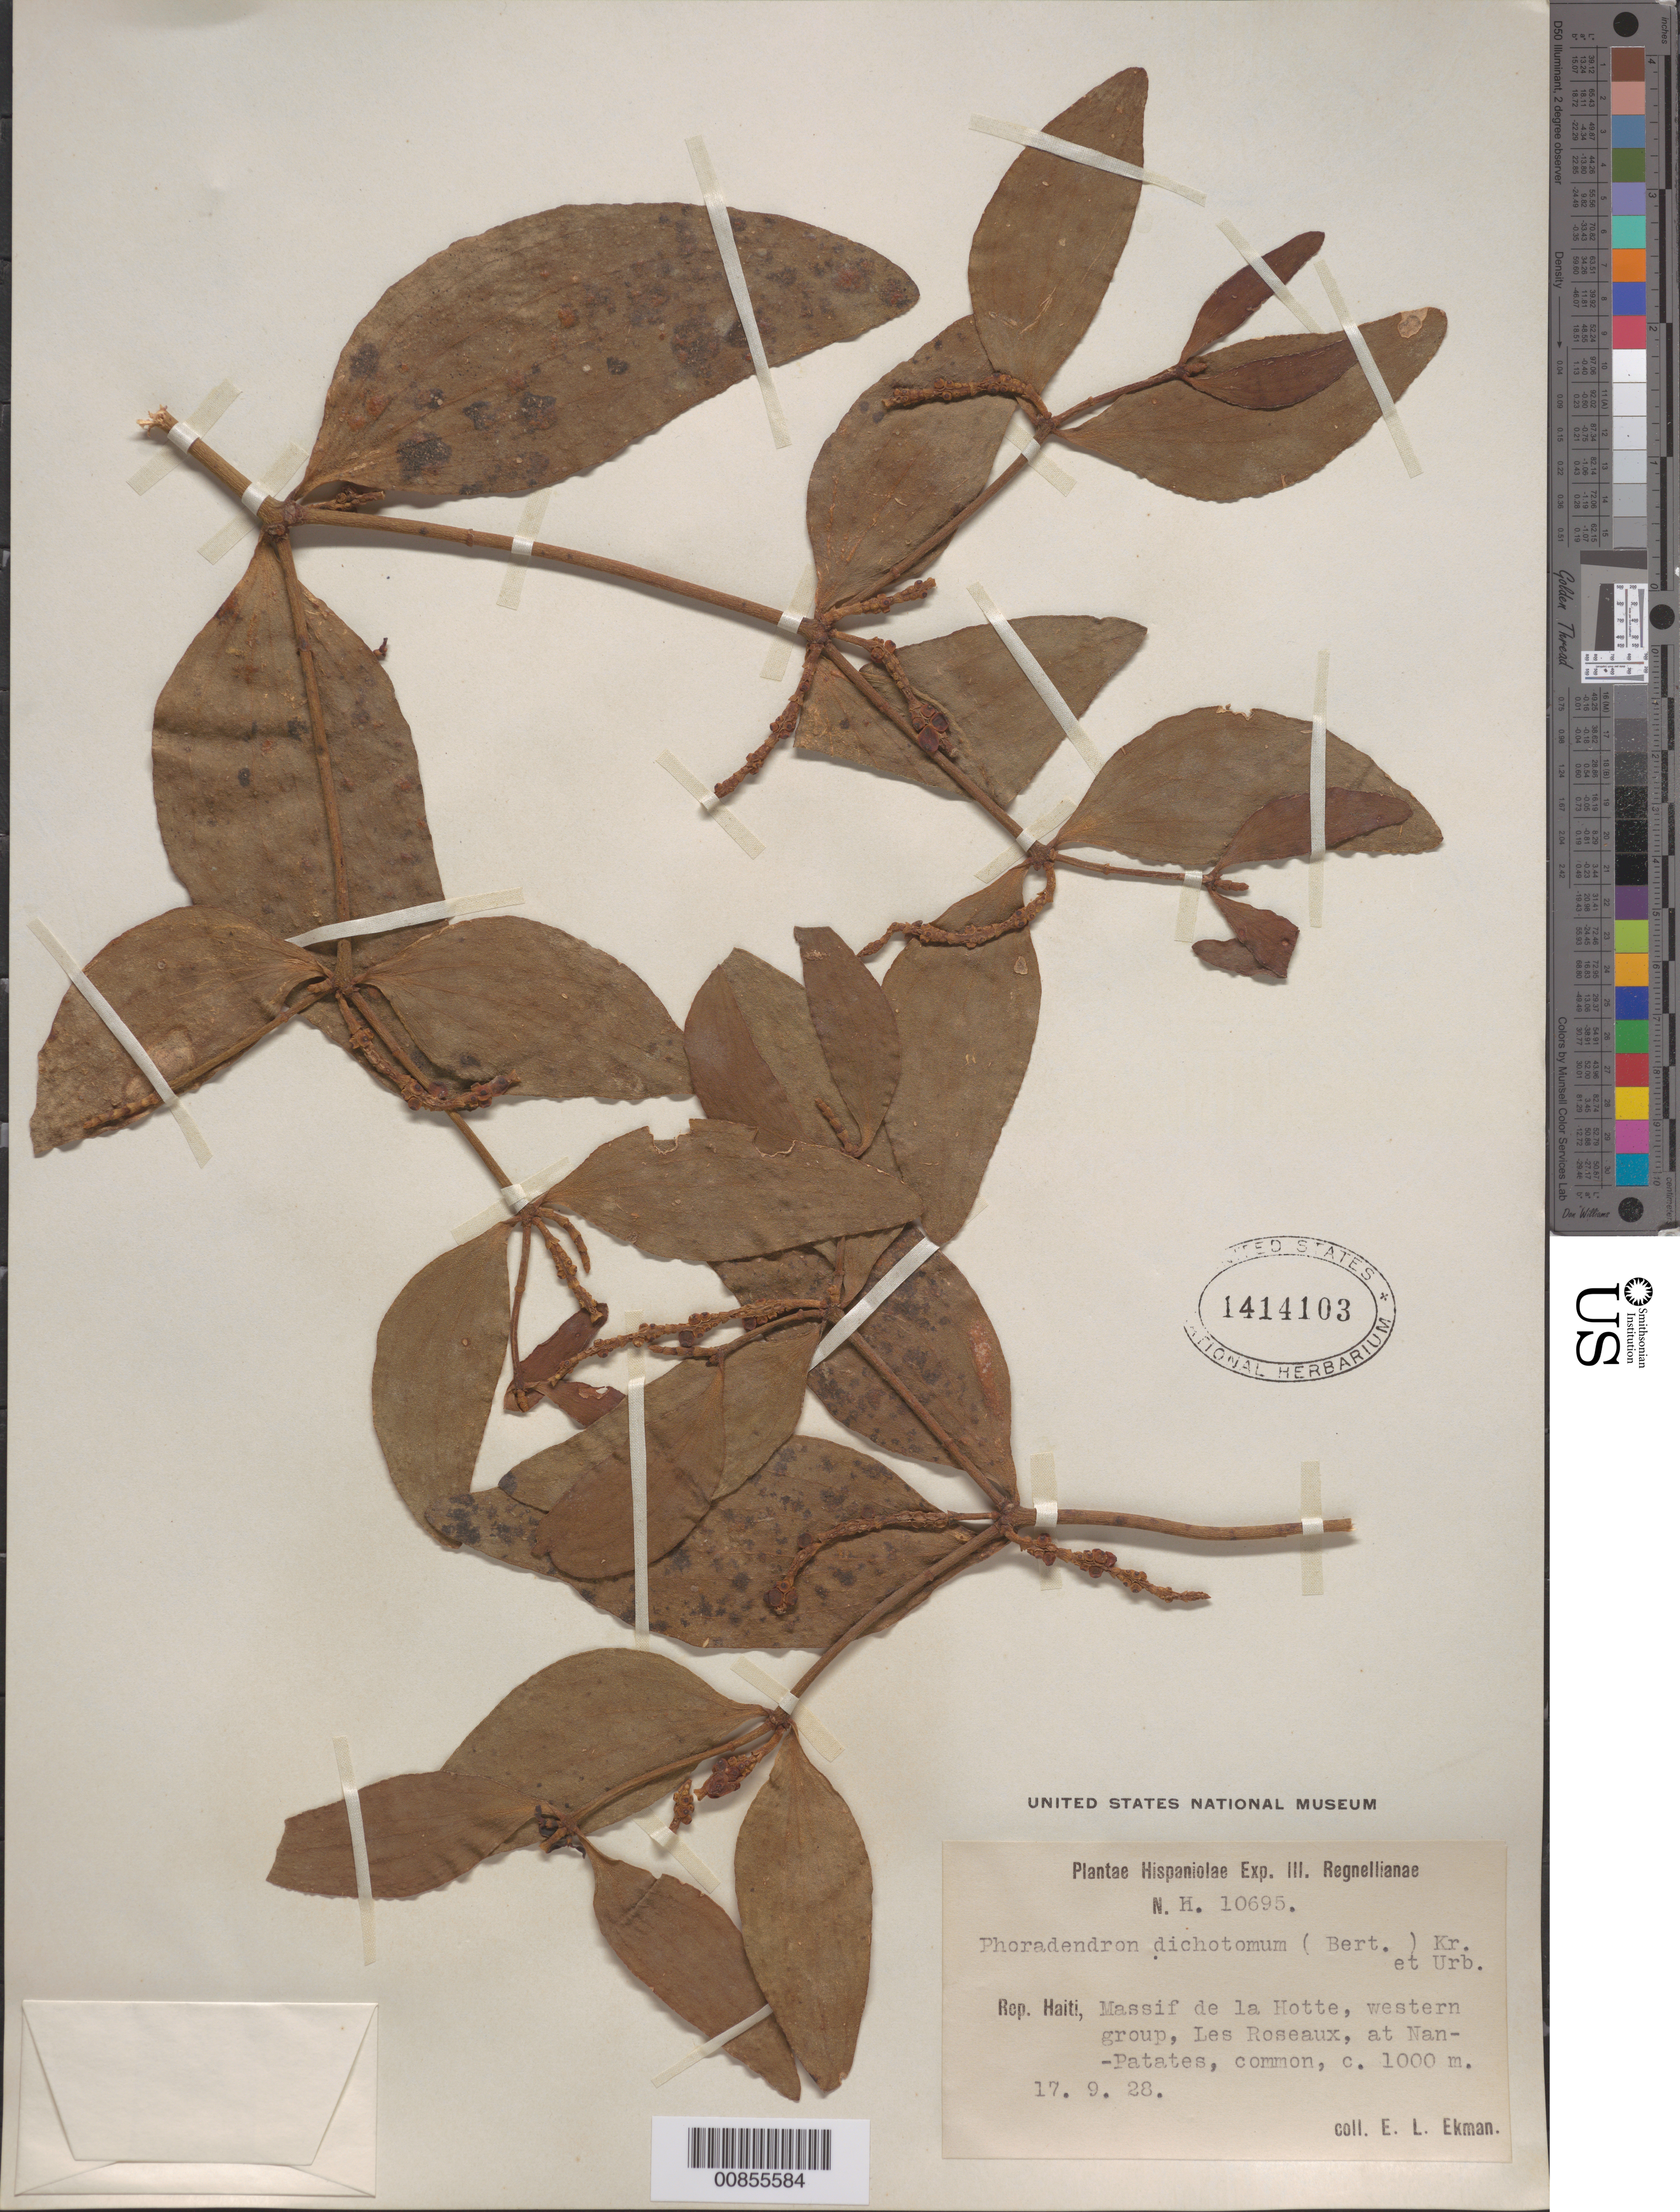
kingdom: Plantae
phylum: Tracheophyta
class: Magnoliopsida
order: Santalales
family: Viscaceae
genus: Phoradendron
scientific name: Phoradendron berteroanum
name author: (DC.) Nutt.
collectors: E. L. Ekman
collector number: H 10695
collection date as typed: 17 Sep 1928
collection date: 1928-09-17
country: Haiti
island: Hispaniola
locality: Massif de la Hotte, western group, Les Roseaux, at Nan-Patates.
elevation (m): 1000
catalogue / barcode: US 1414103